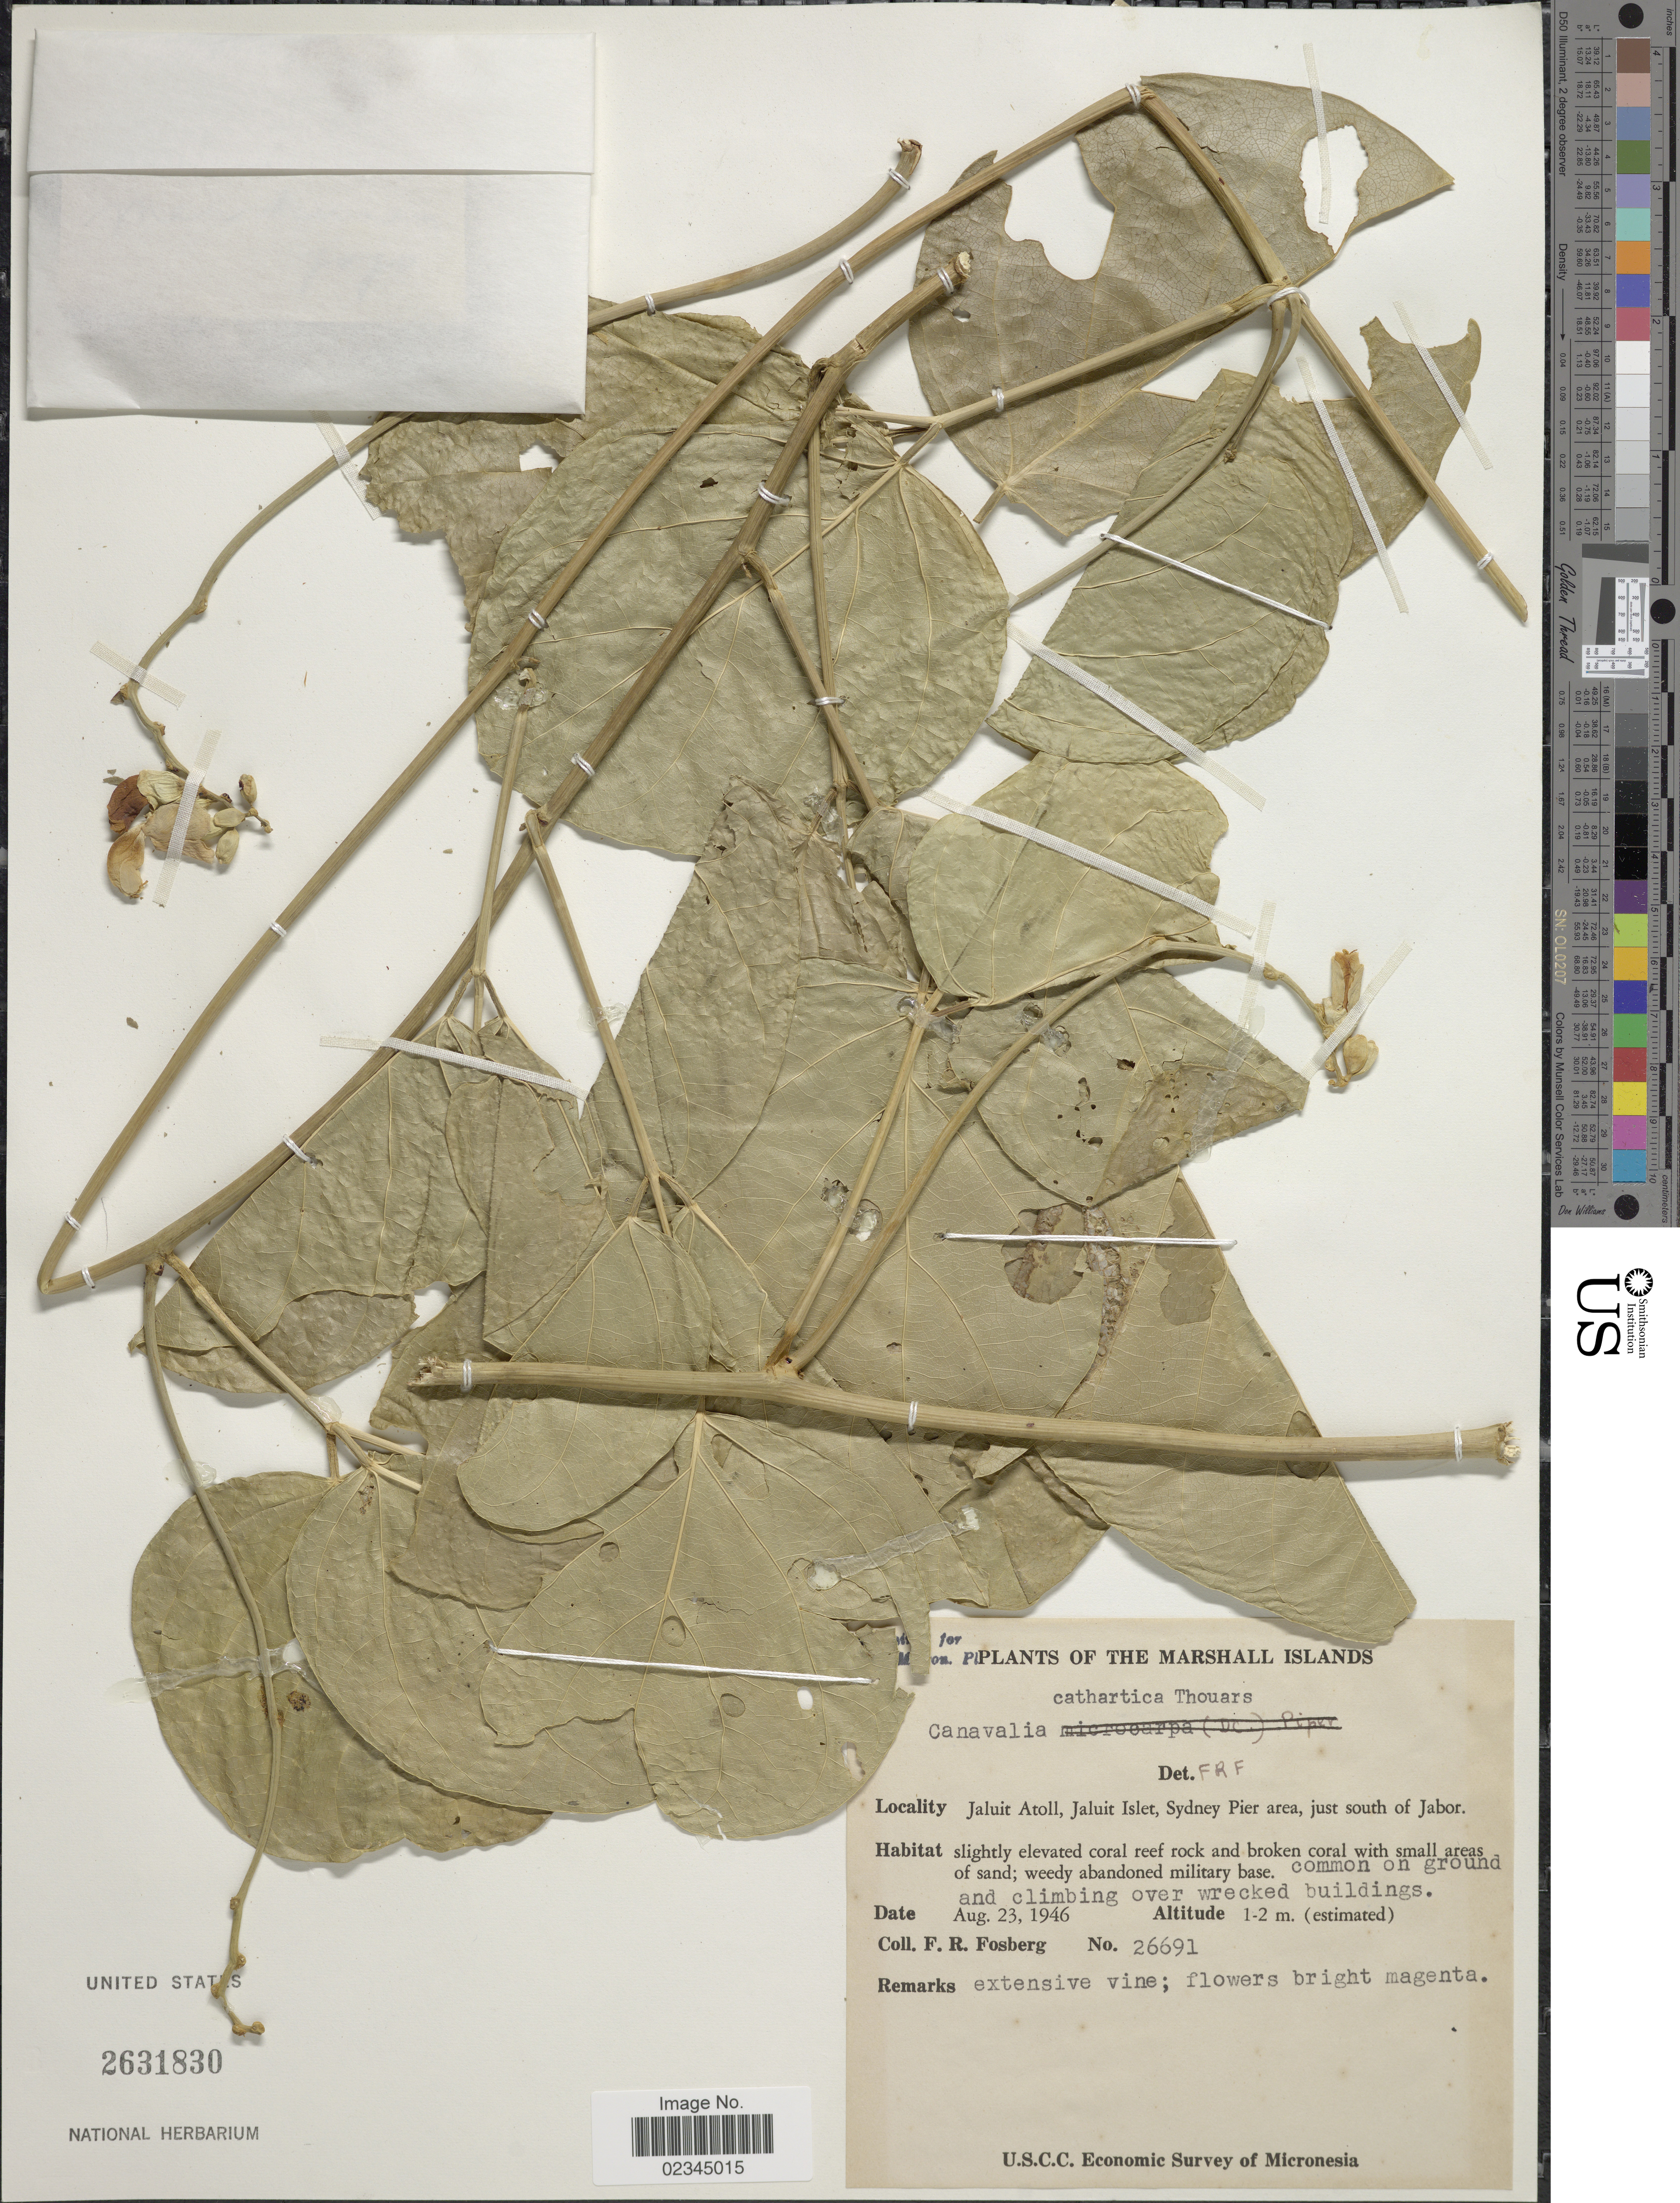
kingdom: Plantae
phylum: Tracheophyta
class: Magnoliopsida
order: Fabales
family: Fabaceae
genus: Canavalia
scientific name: Canavalia cathartica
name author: Thouars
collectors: F. R. Fosberg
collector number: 26691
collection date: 1946-08-23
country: Marshall Islands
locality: Jaluit Atoll, Jaluit Islet, Sydney Pier area, just south of Jabor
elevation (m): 1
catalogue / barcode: US 2631830